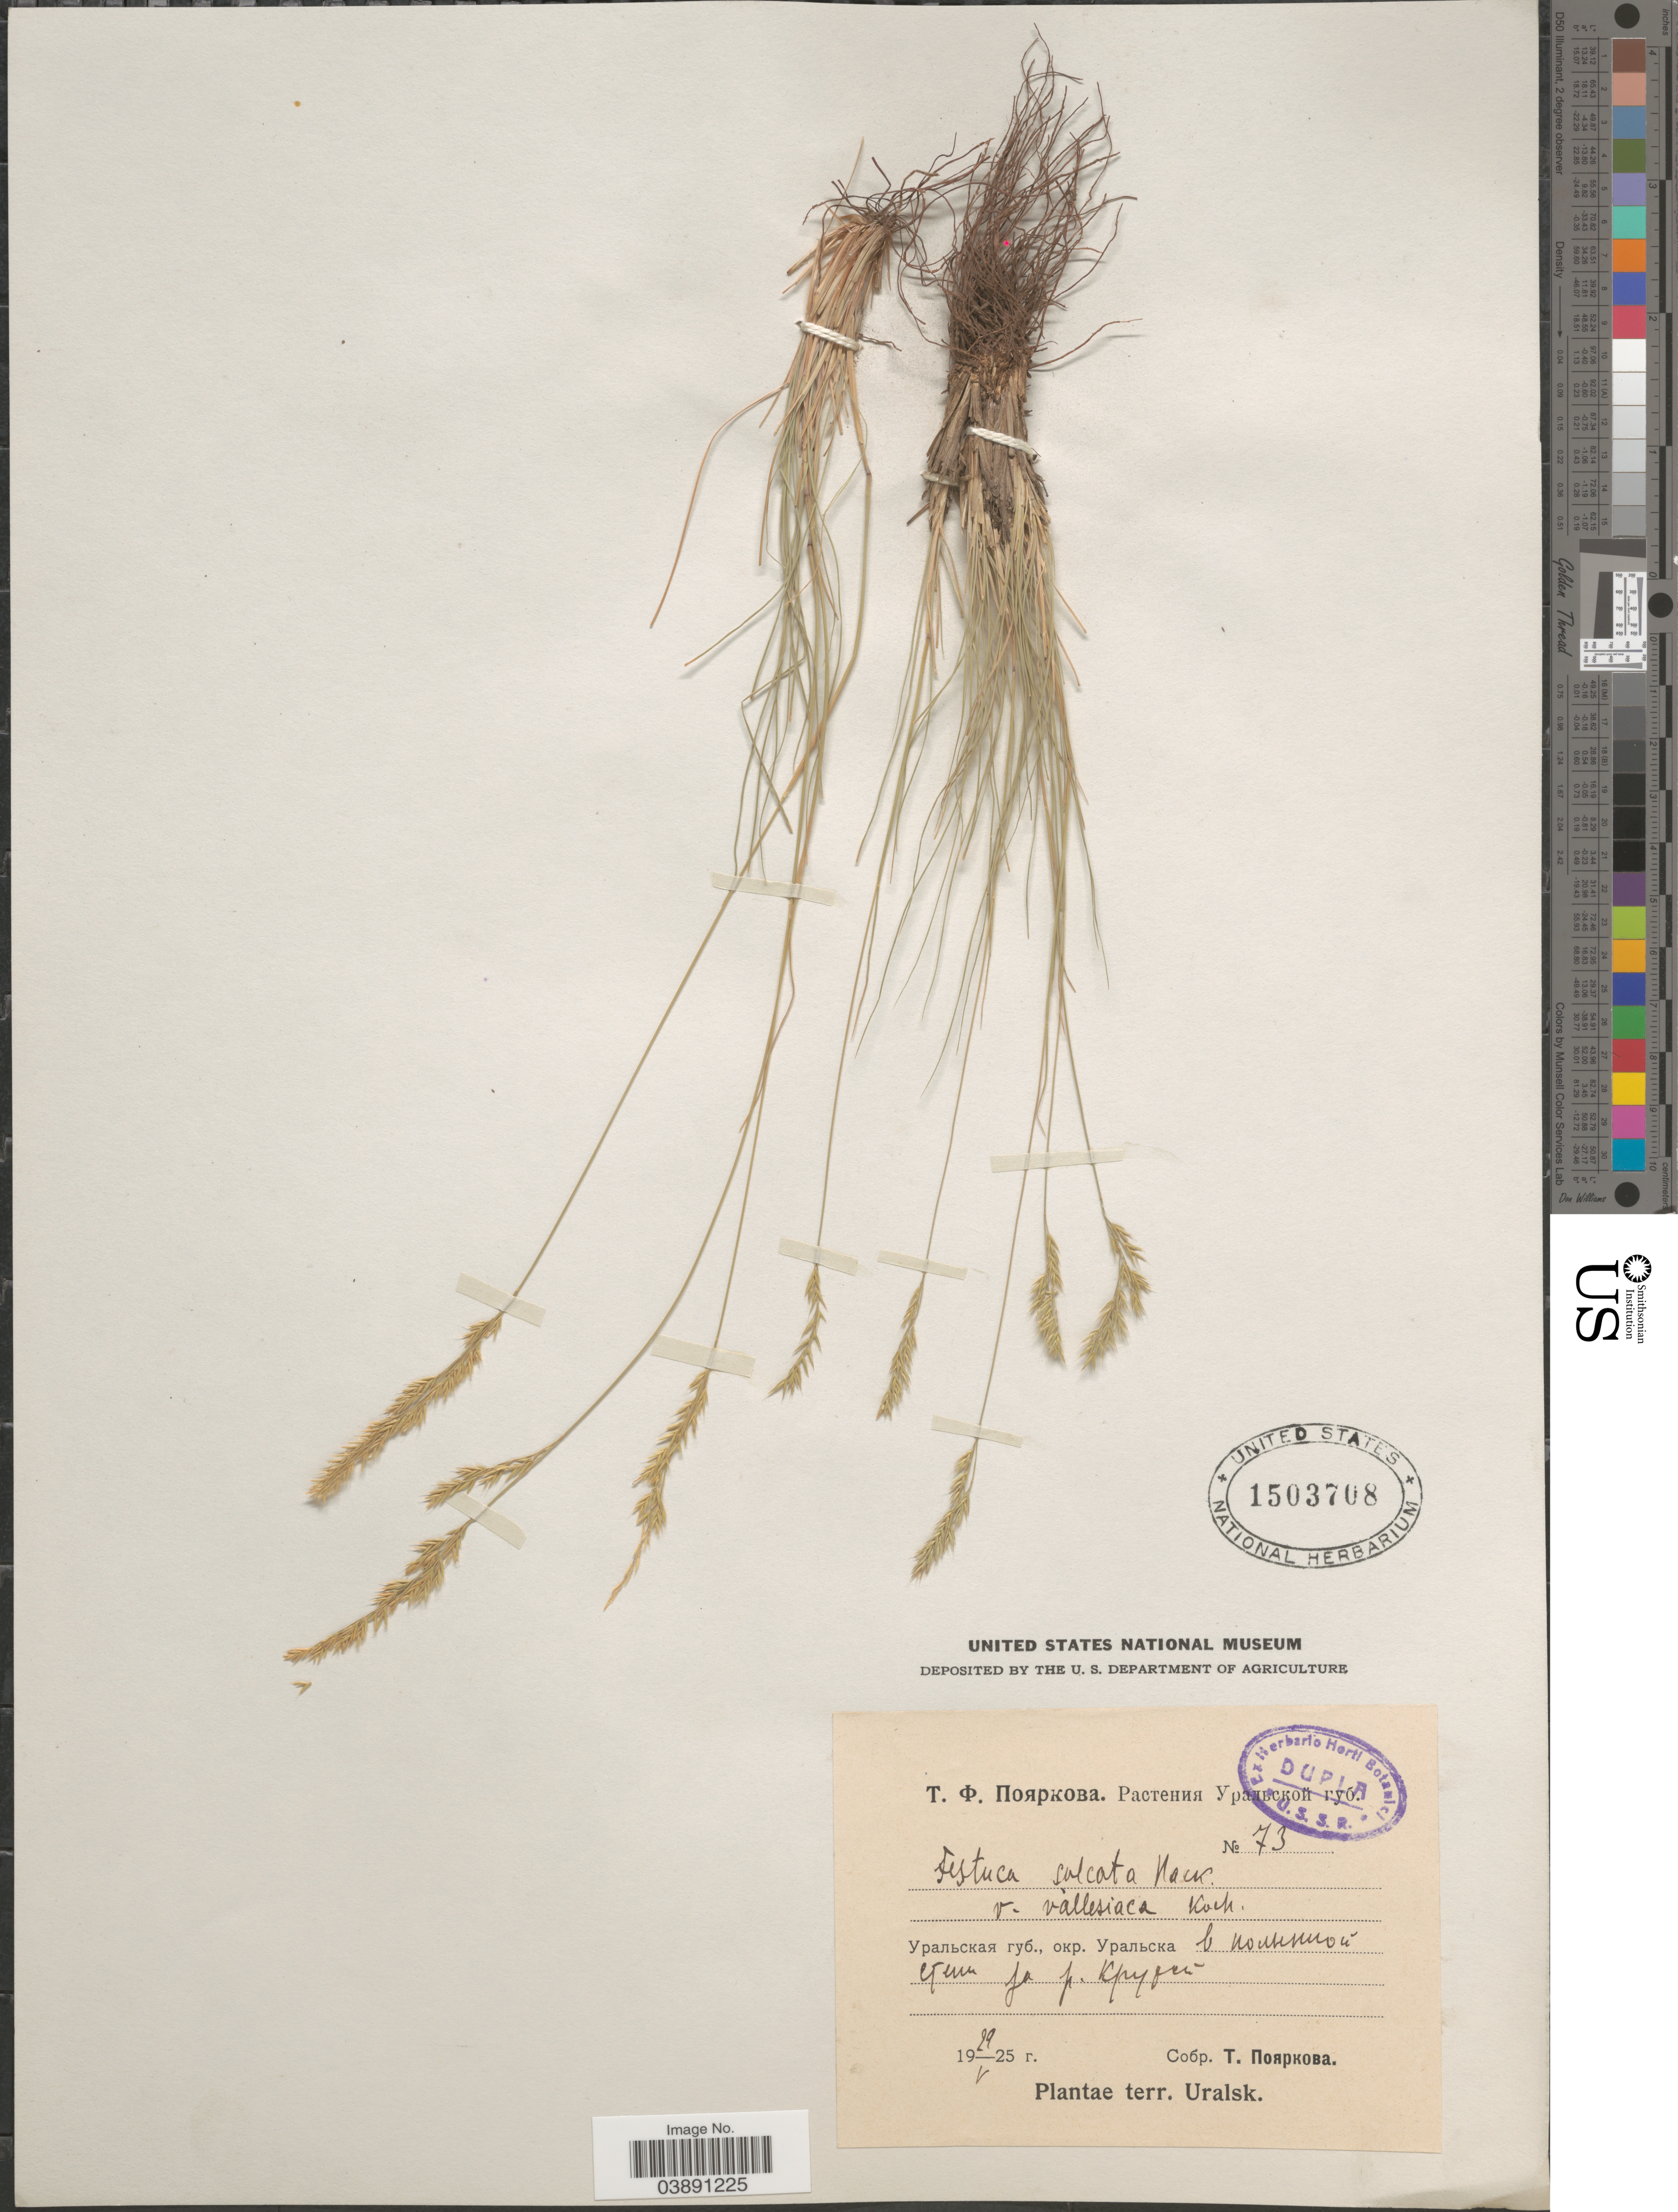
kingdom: Plantae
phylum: Tracheophyta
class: Liliopsida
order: Poales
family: Poaceae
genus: Festuca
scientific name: Festuca valesiaca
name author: Schleich. ex Gaudin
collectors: T. Poyarkova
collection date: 1925-05-29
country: Russian Federation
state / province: Orenburg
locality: Vicinity of Uralsk. River Krutaya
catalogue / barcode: US 1503708